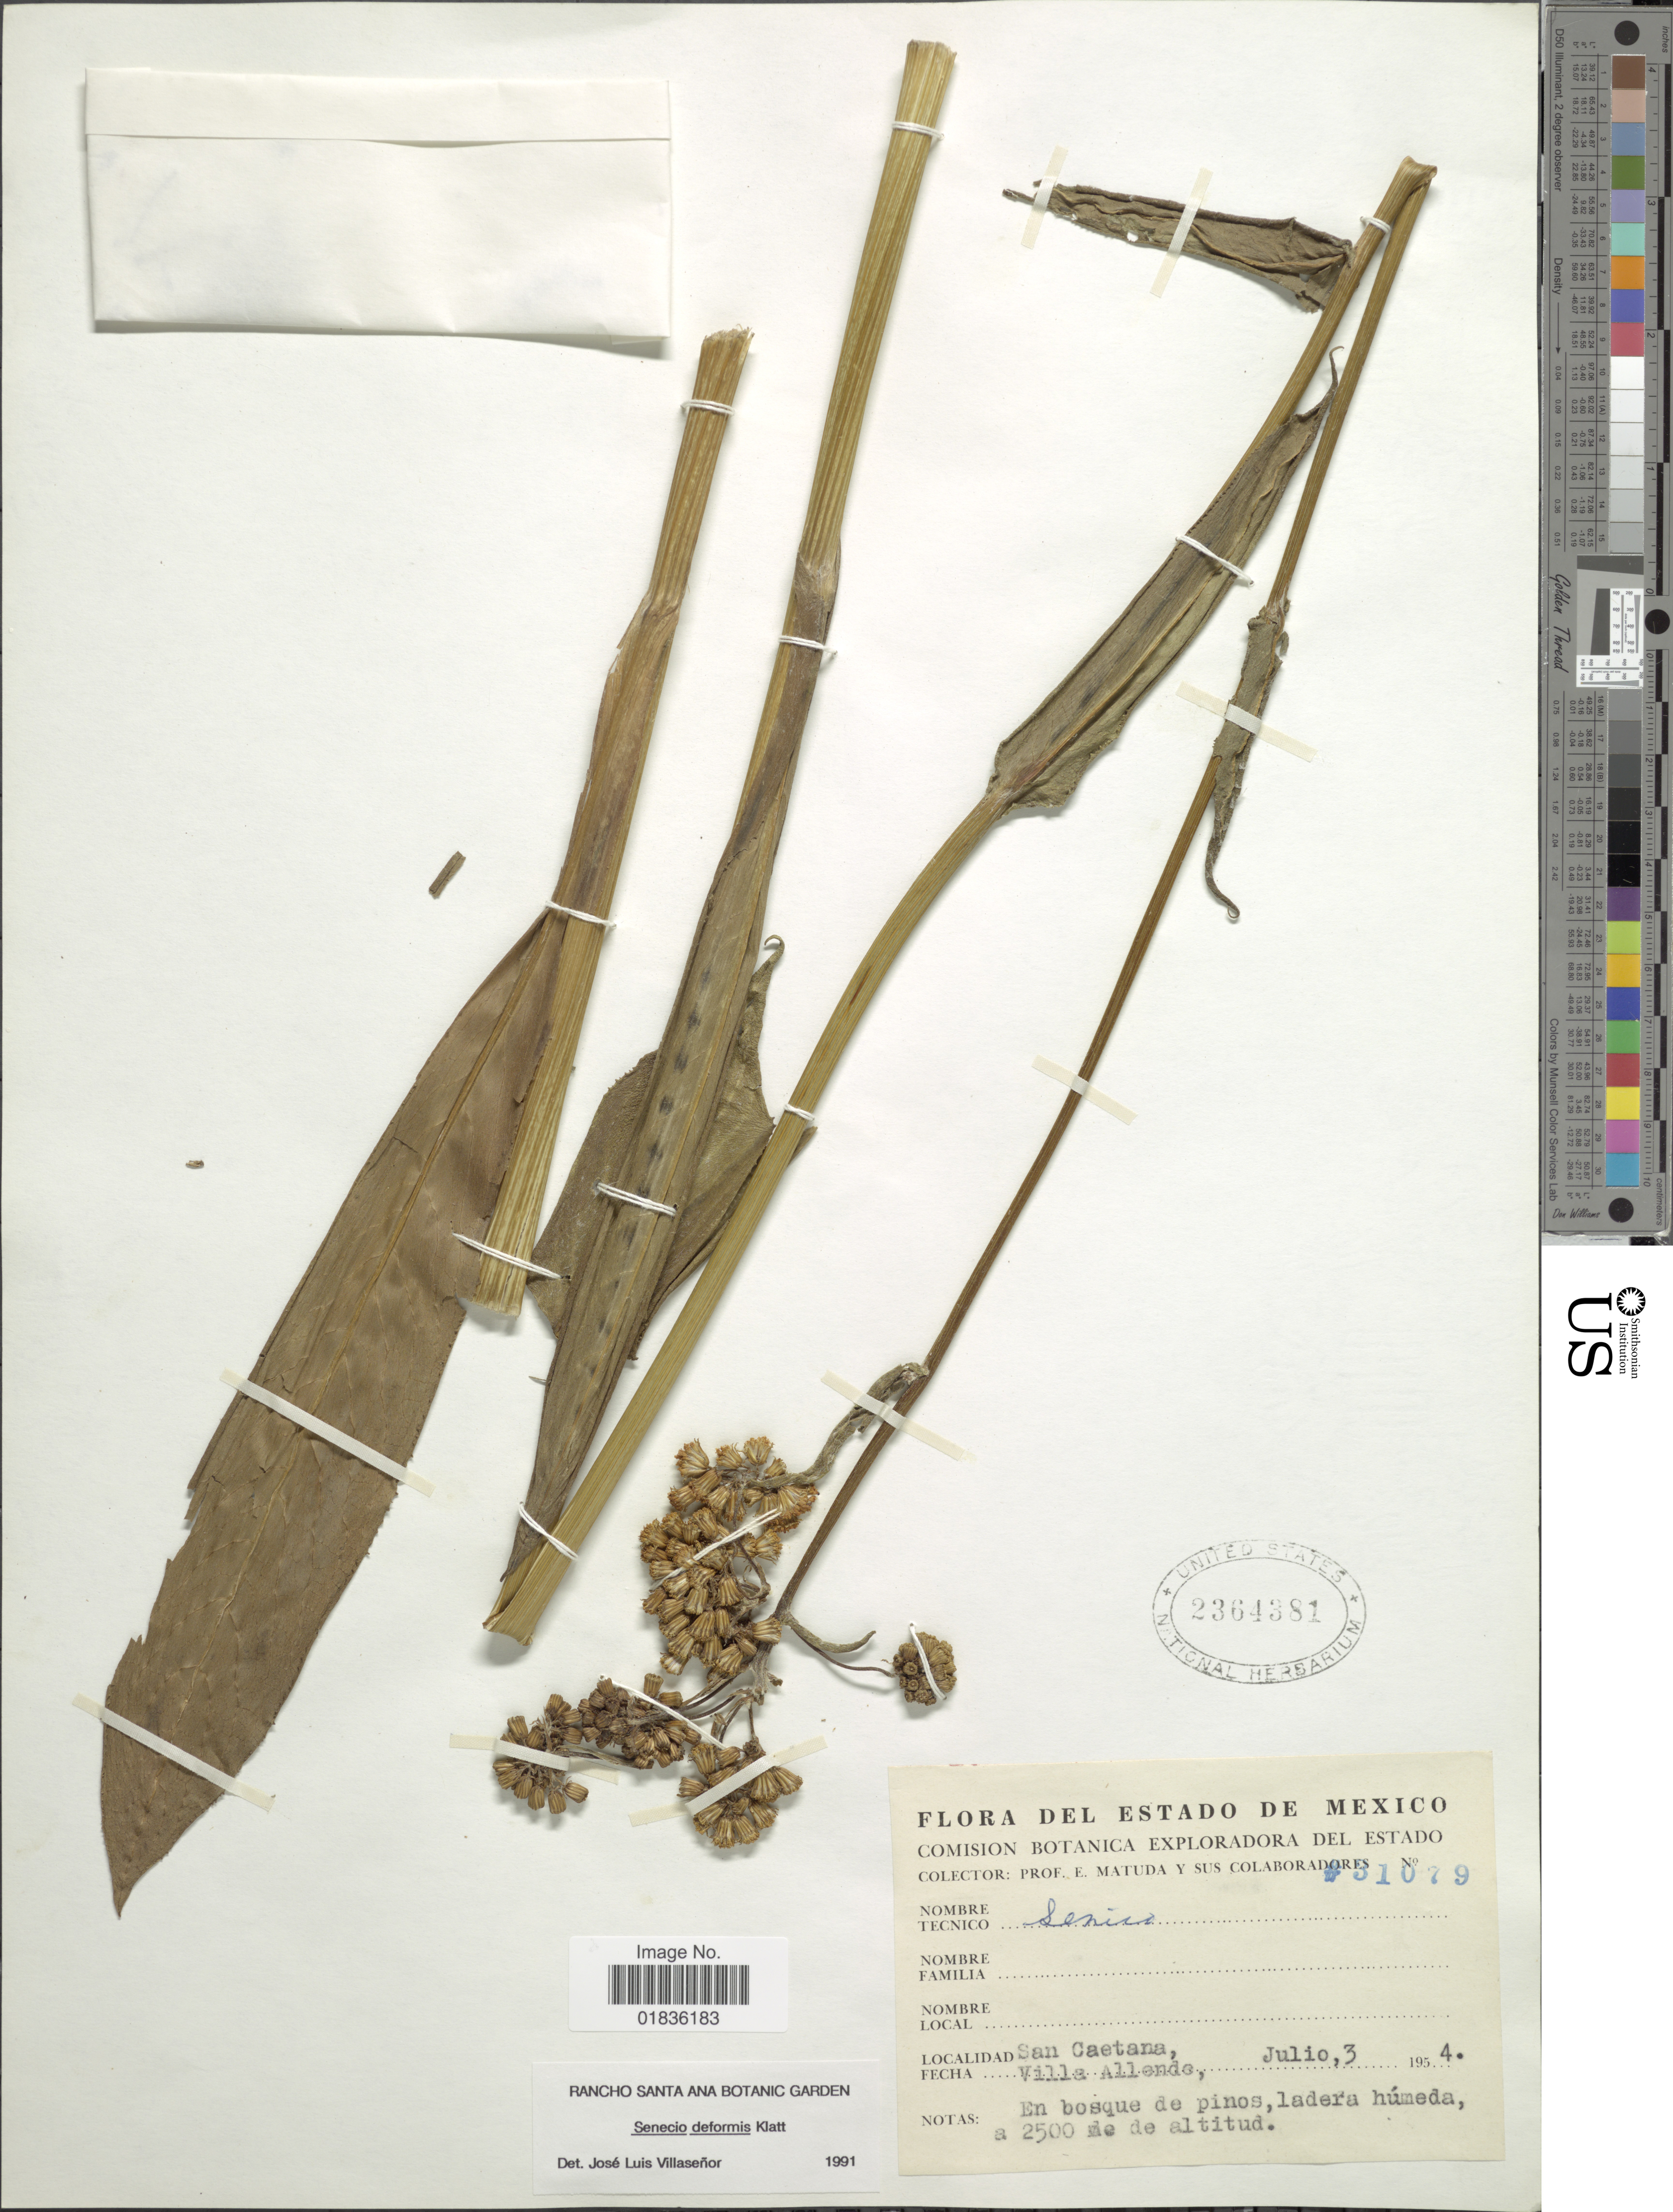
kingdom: Plantae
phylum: Tracheophyta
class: Magnoliopsida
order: Asterales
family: Asteraceae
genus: Senecio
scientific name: Senecio deformis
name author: Klatt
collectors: E. Matuda & et al.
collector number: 31079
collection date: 1954-07-03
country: Mexico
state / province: México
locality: San Caetana, Villa Allende.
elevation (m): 2500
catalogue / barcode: US 236381